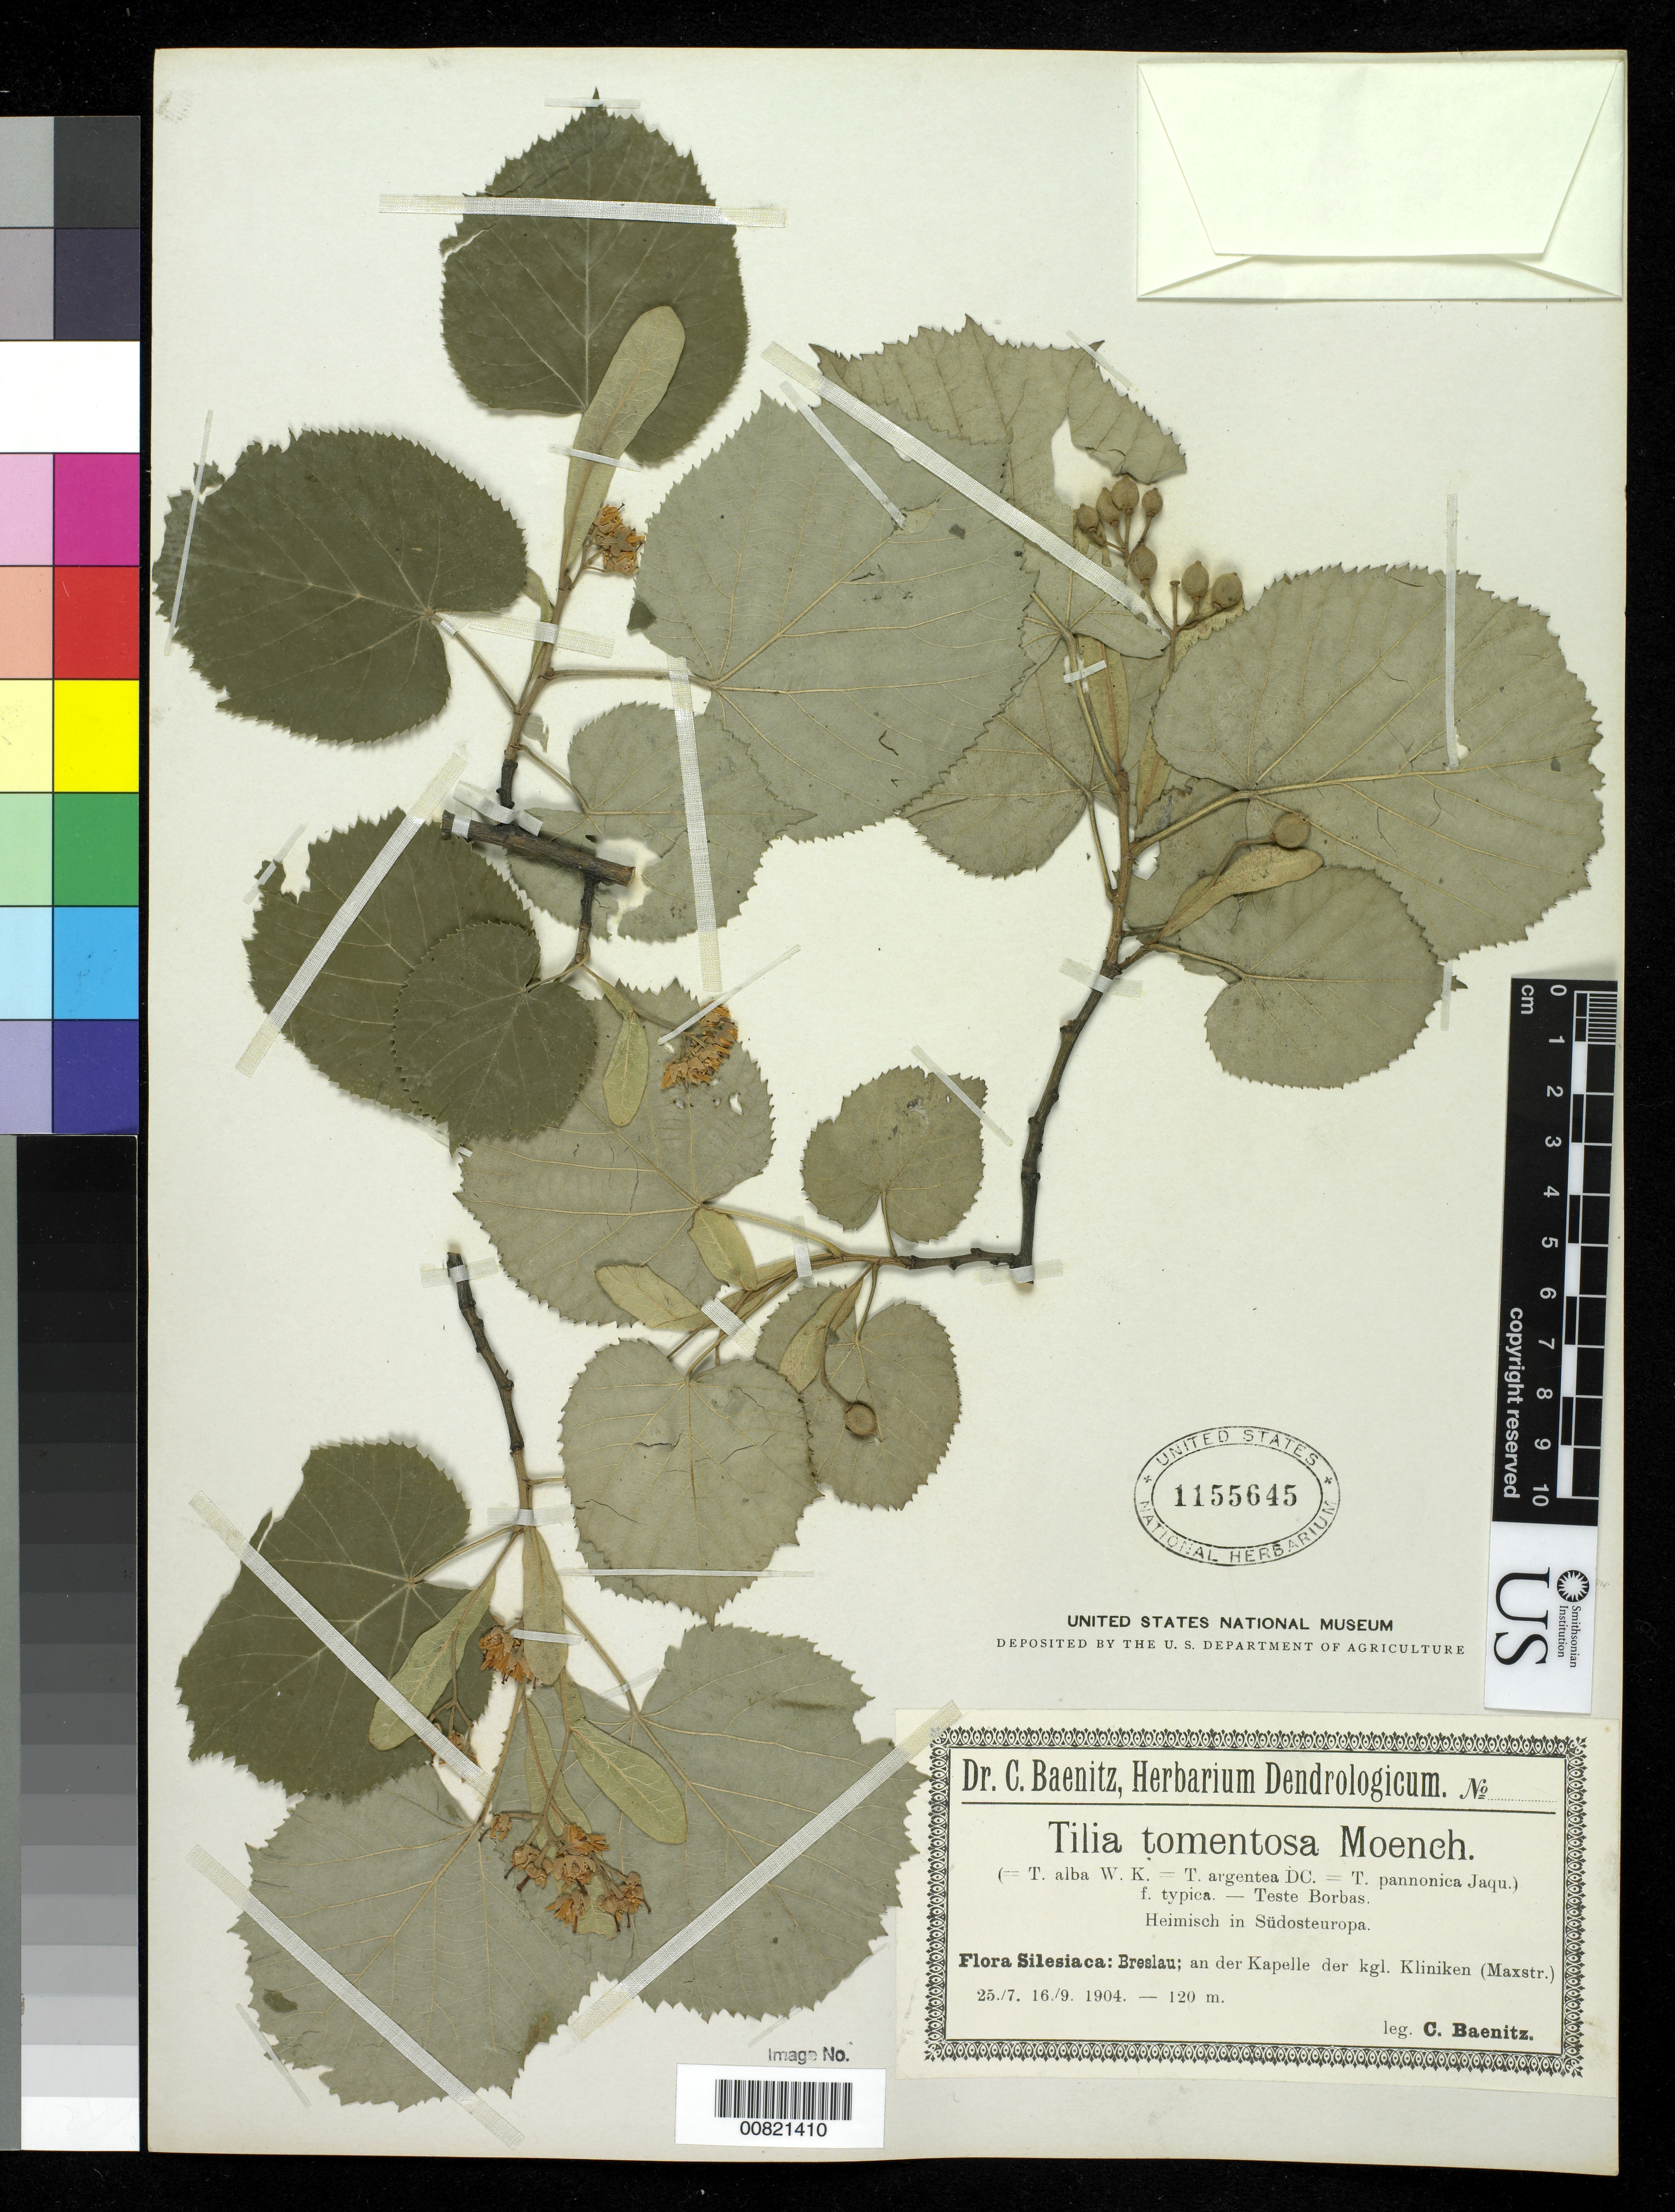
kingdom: Plantae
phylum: Tracheophyta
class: Magnoliopsida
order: Malvales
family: Malvaceae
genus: Tilia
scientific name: Tilia tomentosa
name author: Moench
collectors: C. G. Baenitz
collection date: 1904-07-25/1904-09-16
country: Germany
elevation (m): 120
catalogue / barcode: US 1155645